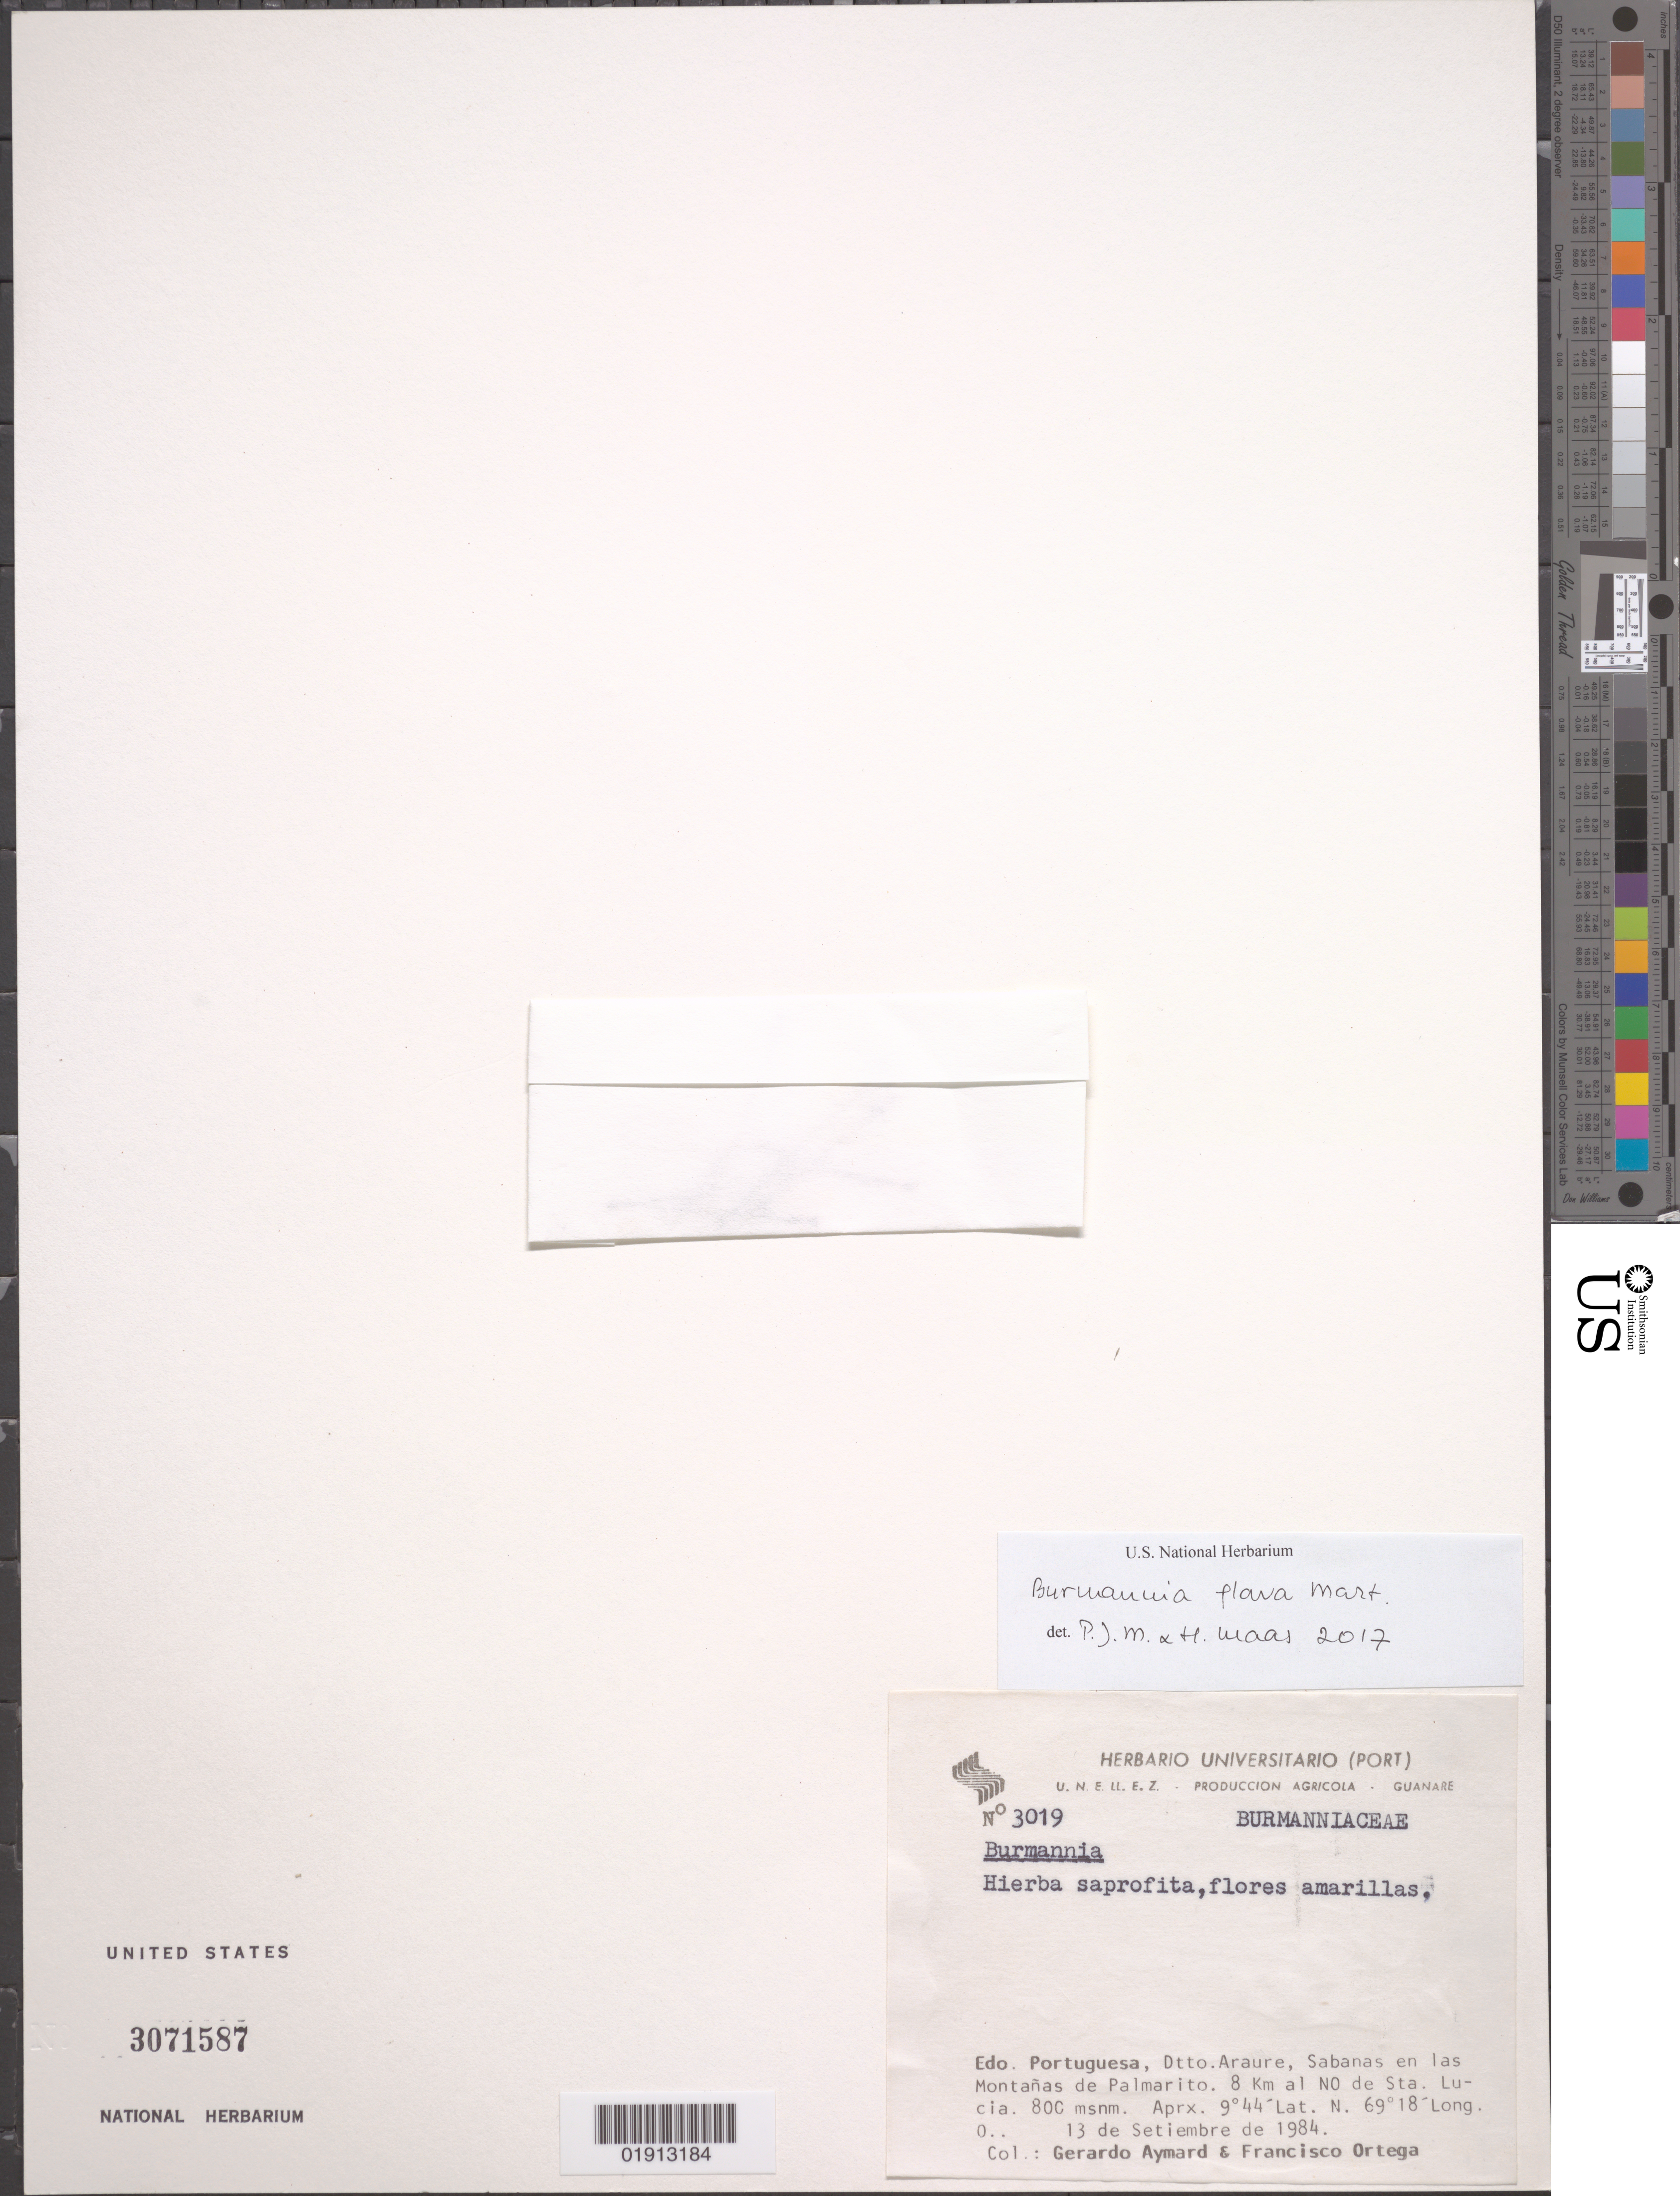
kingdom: Plantae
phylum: Tracheophyta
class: Liliopsida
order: Dioscoreales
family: Burmanniaceae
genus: Burmannia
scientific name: Burmannia flava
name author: Mart.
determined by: Maas, Paul J.; Maas, H.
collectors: G. A. Aymard & F. J. Ortega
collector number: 3019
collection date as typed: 13 Sep 1984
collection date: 1984-09-13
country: Venezuela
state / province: Portuguesa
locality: Dtto. Araure, sabanas en las Montañas de Palmarito. 8 km al NO de Sta. Lucia.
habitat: Sabanas en las montanas.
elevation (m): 800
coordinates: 9 44 N, 69 18 W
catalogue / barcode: US 3071587